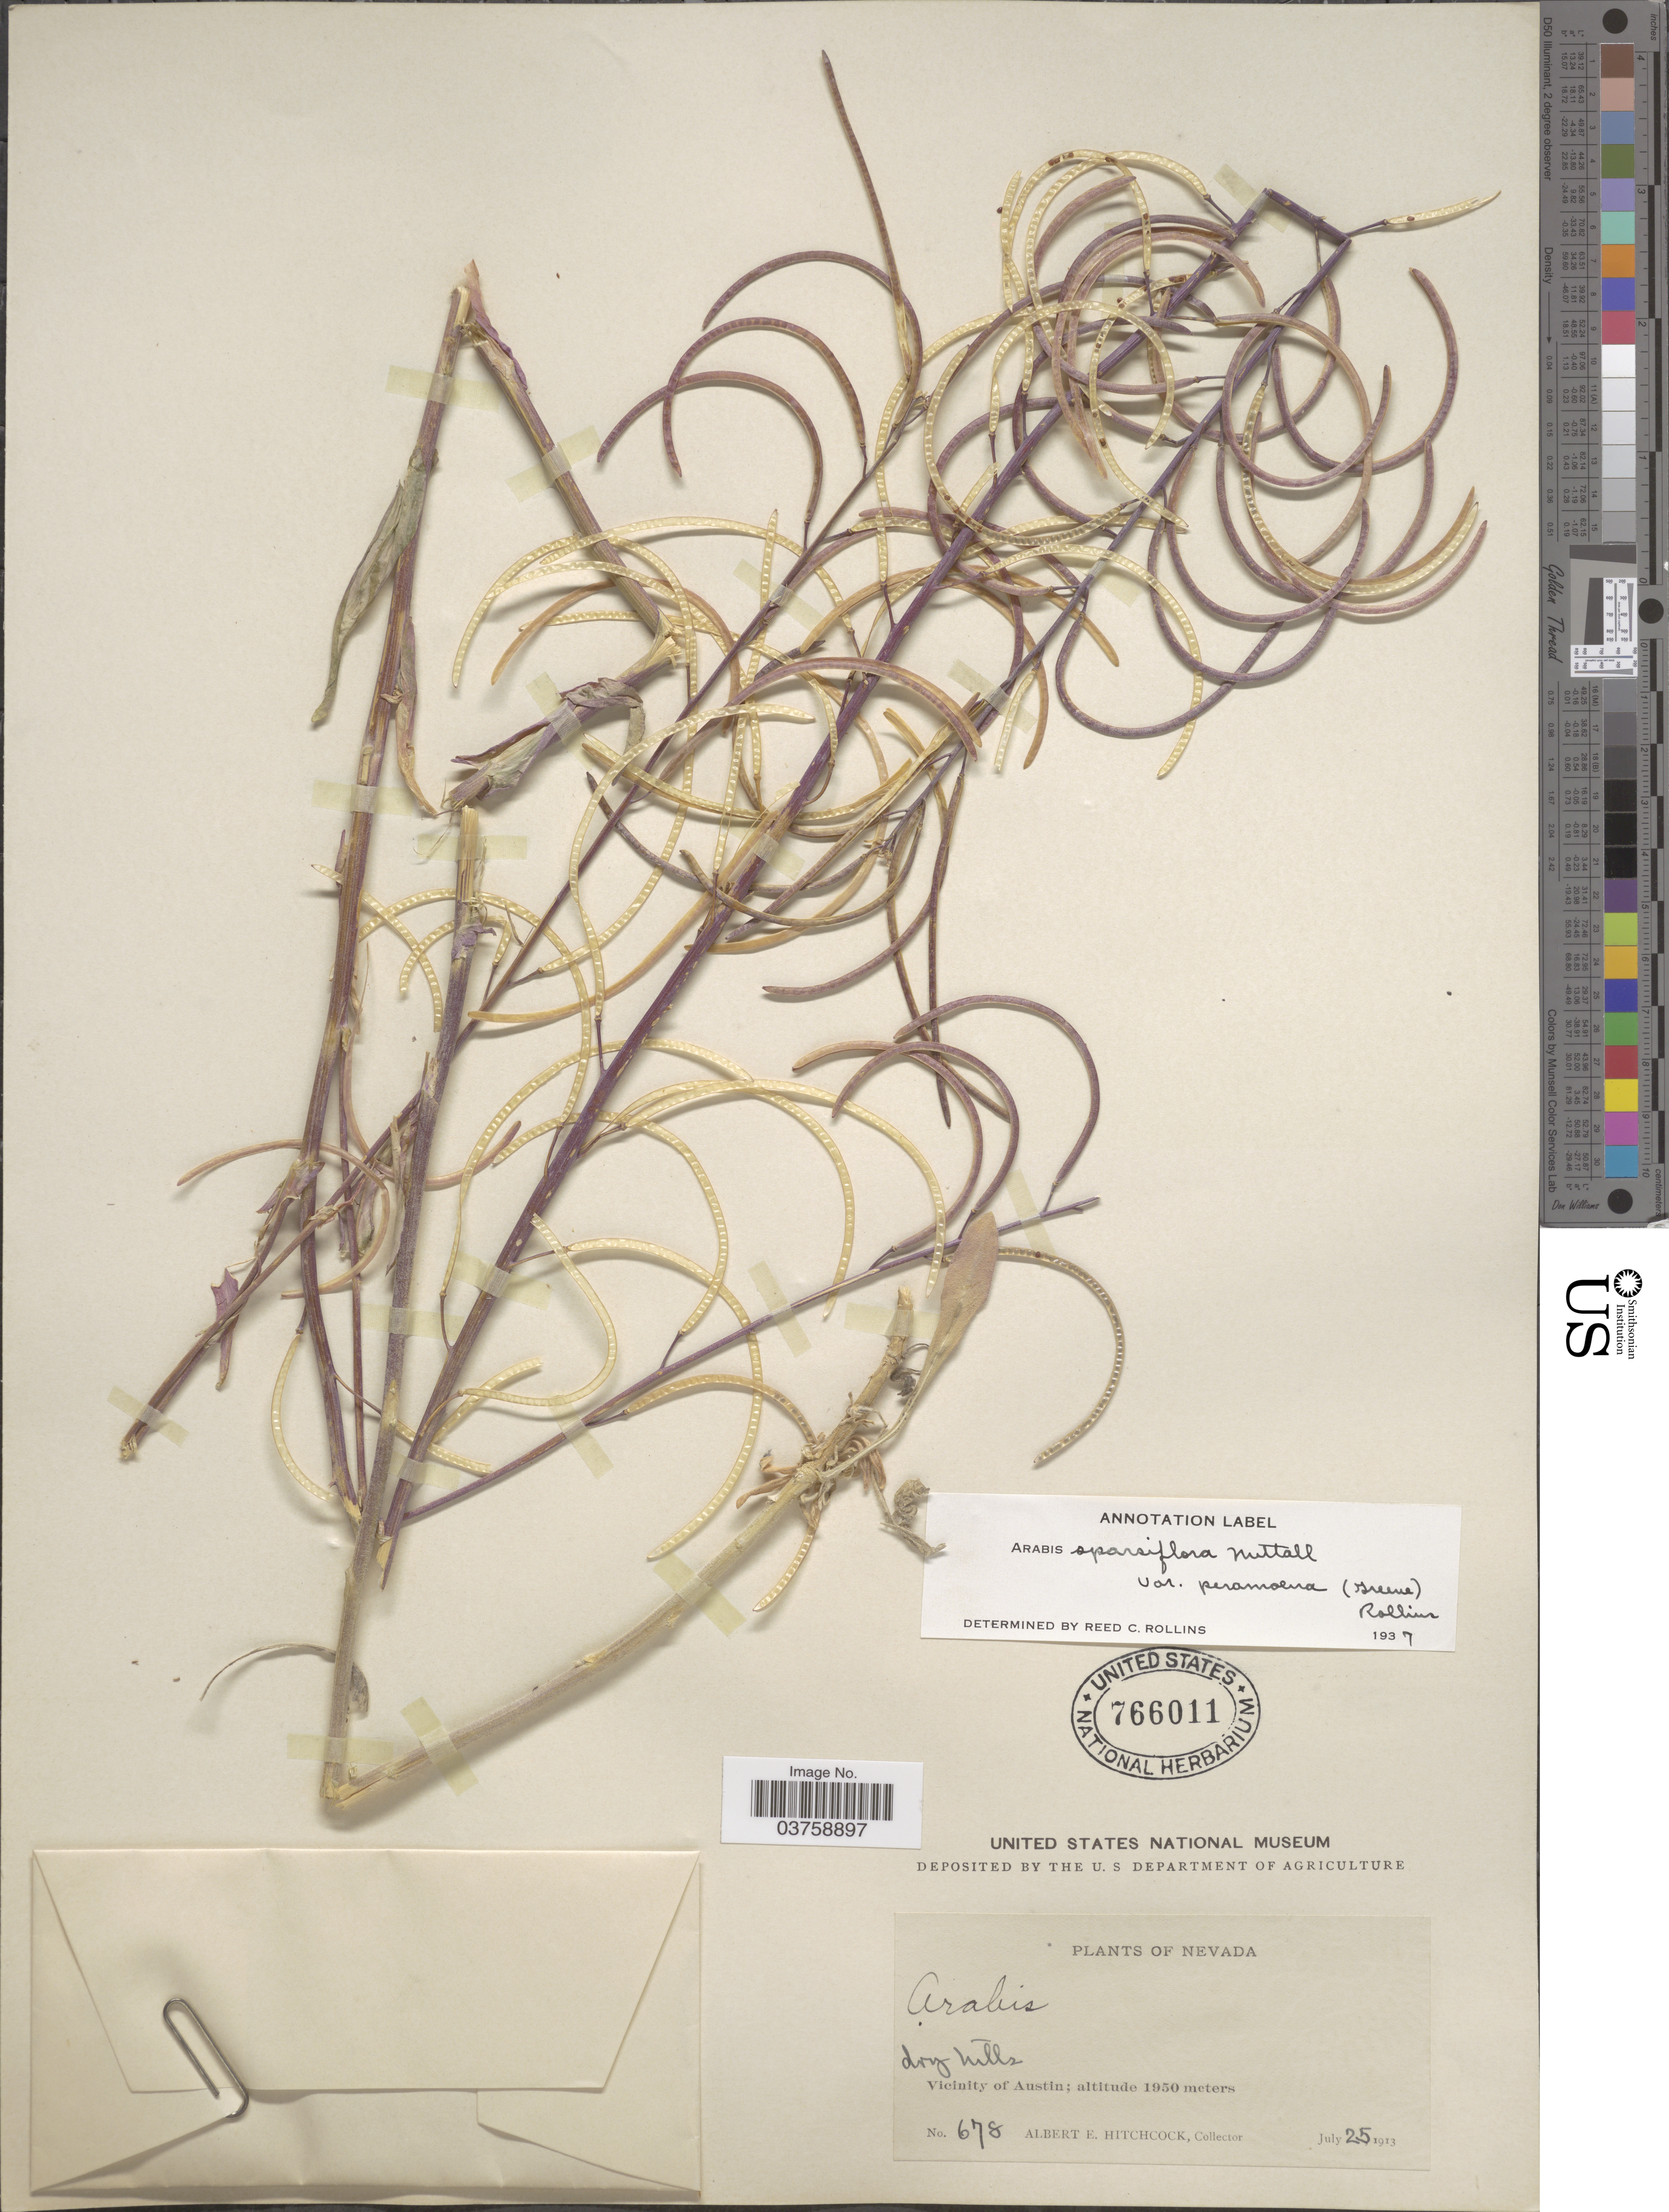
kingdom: Plantae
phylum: Tracheophyta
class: Magnoliopsida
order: Brassicales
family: Brassicaceae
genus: Arabis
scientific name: Arabis sparsiflora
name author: Nutt.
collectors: A. Hitchcock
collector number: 678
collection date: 1913-07-25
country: United States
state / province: Nevada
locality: Vicinity of Austin.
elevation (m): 1950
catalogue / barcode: US 766011